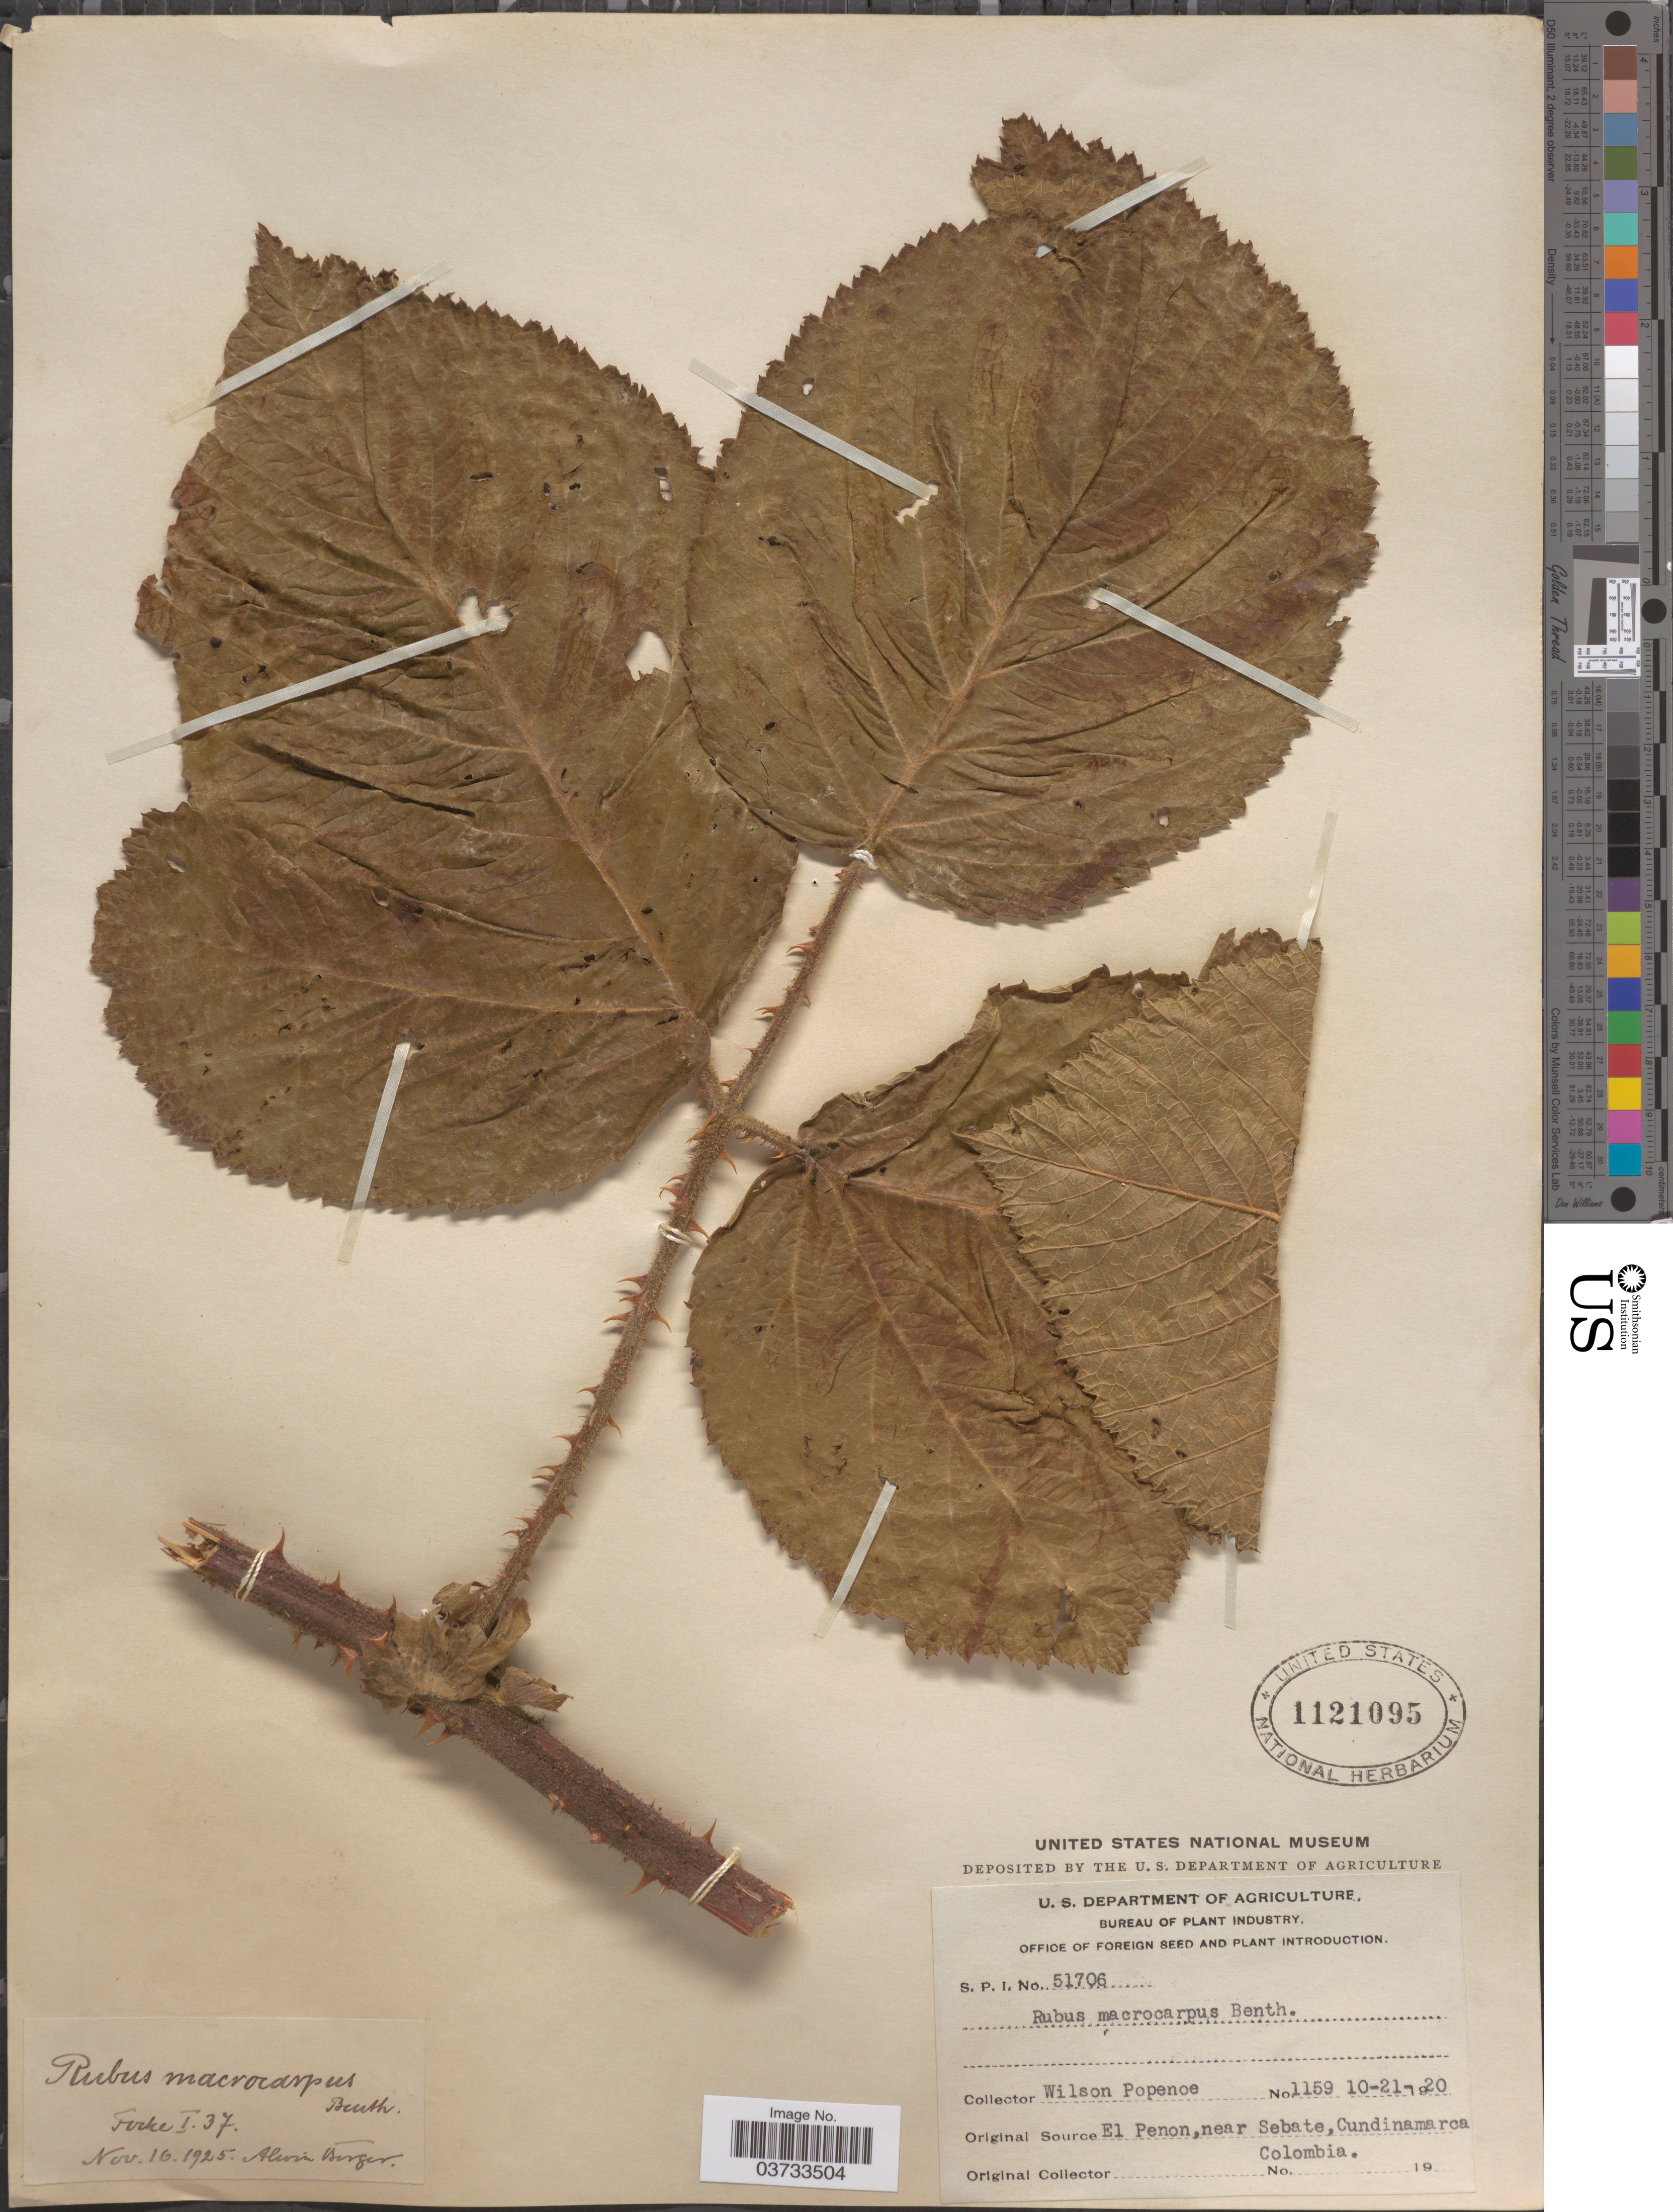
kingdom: Plantae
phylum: Tracheophyta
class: Magnoliopsida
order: Rosales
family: Rosaceae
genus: Rubus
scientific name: Rubus macrocarpus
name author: King ex C.B. Clarke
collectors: F. Popenoe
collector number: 1159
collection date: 1920-10-21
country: Colombia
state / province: Cundinamarca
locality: El Penon,near Sebate.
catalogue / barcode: US 1121095